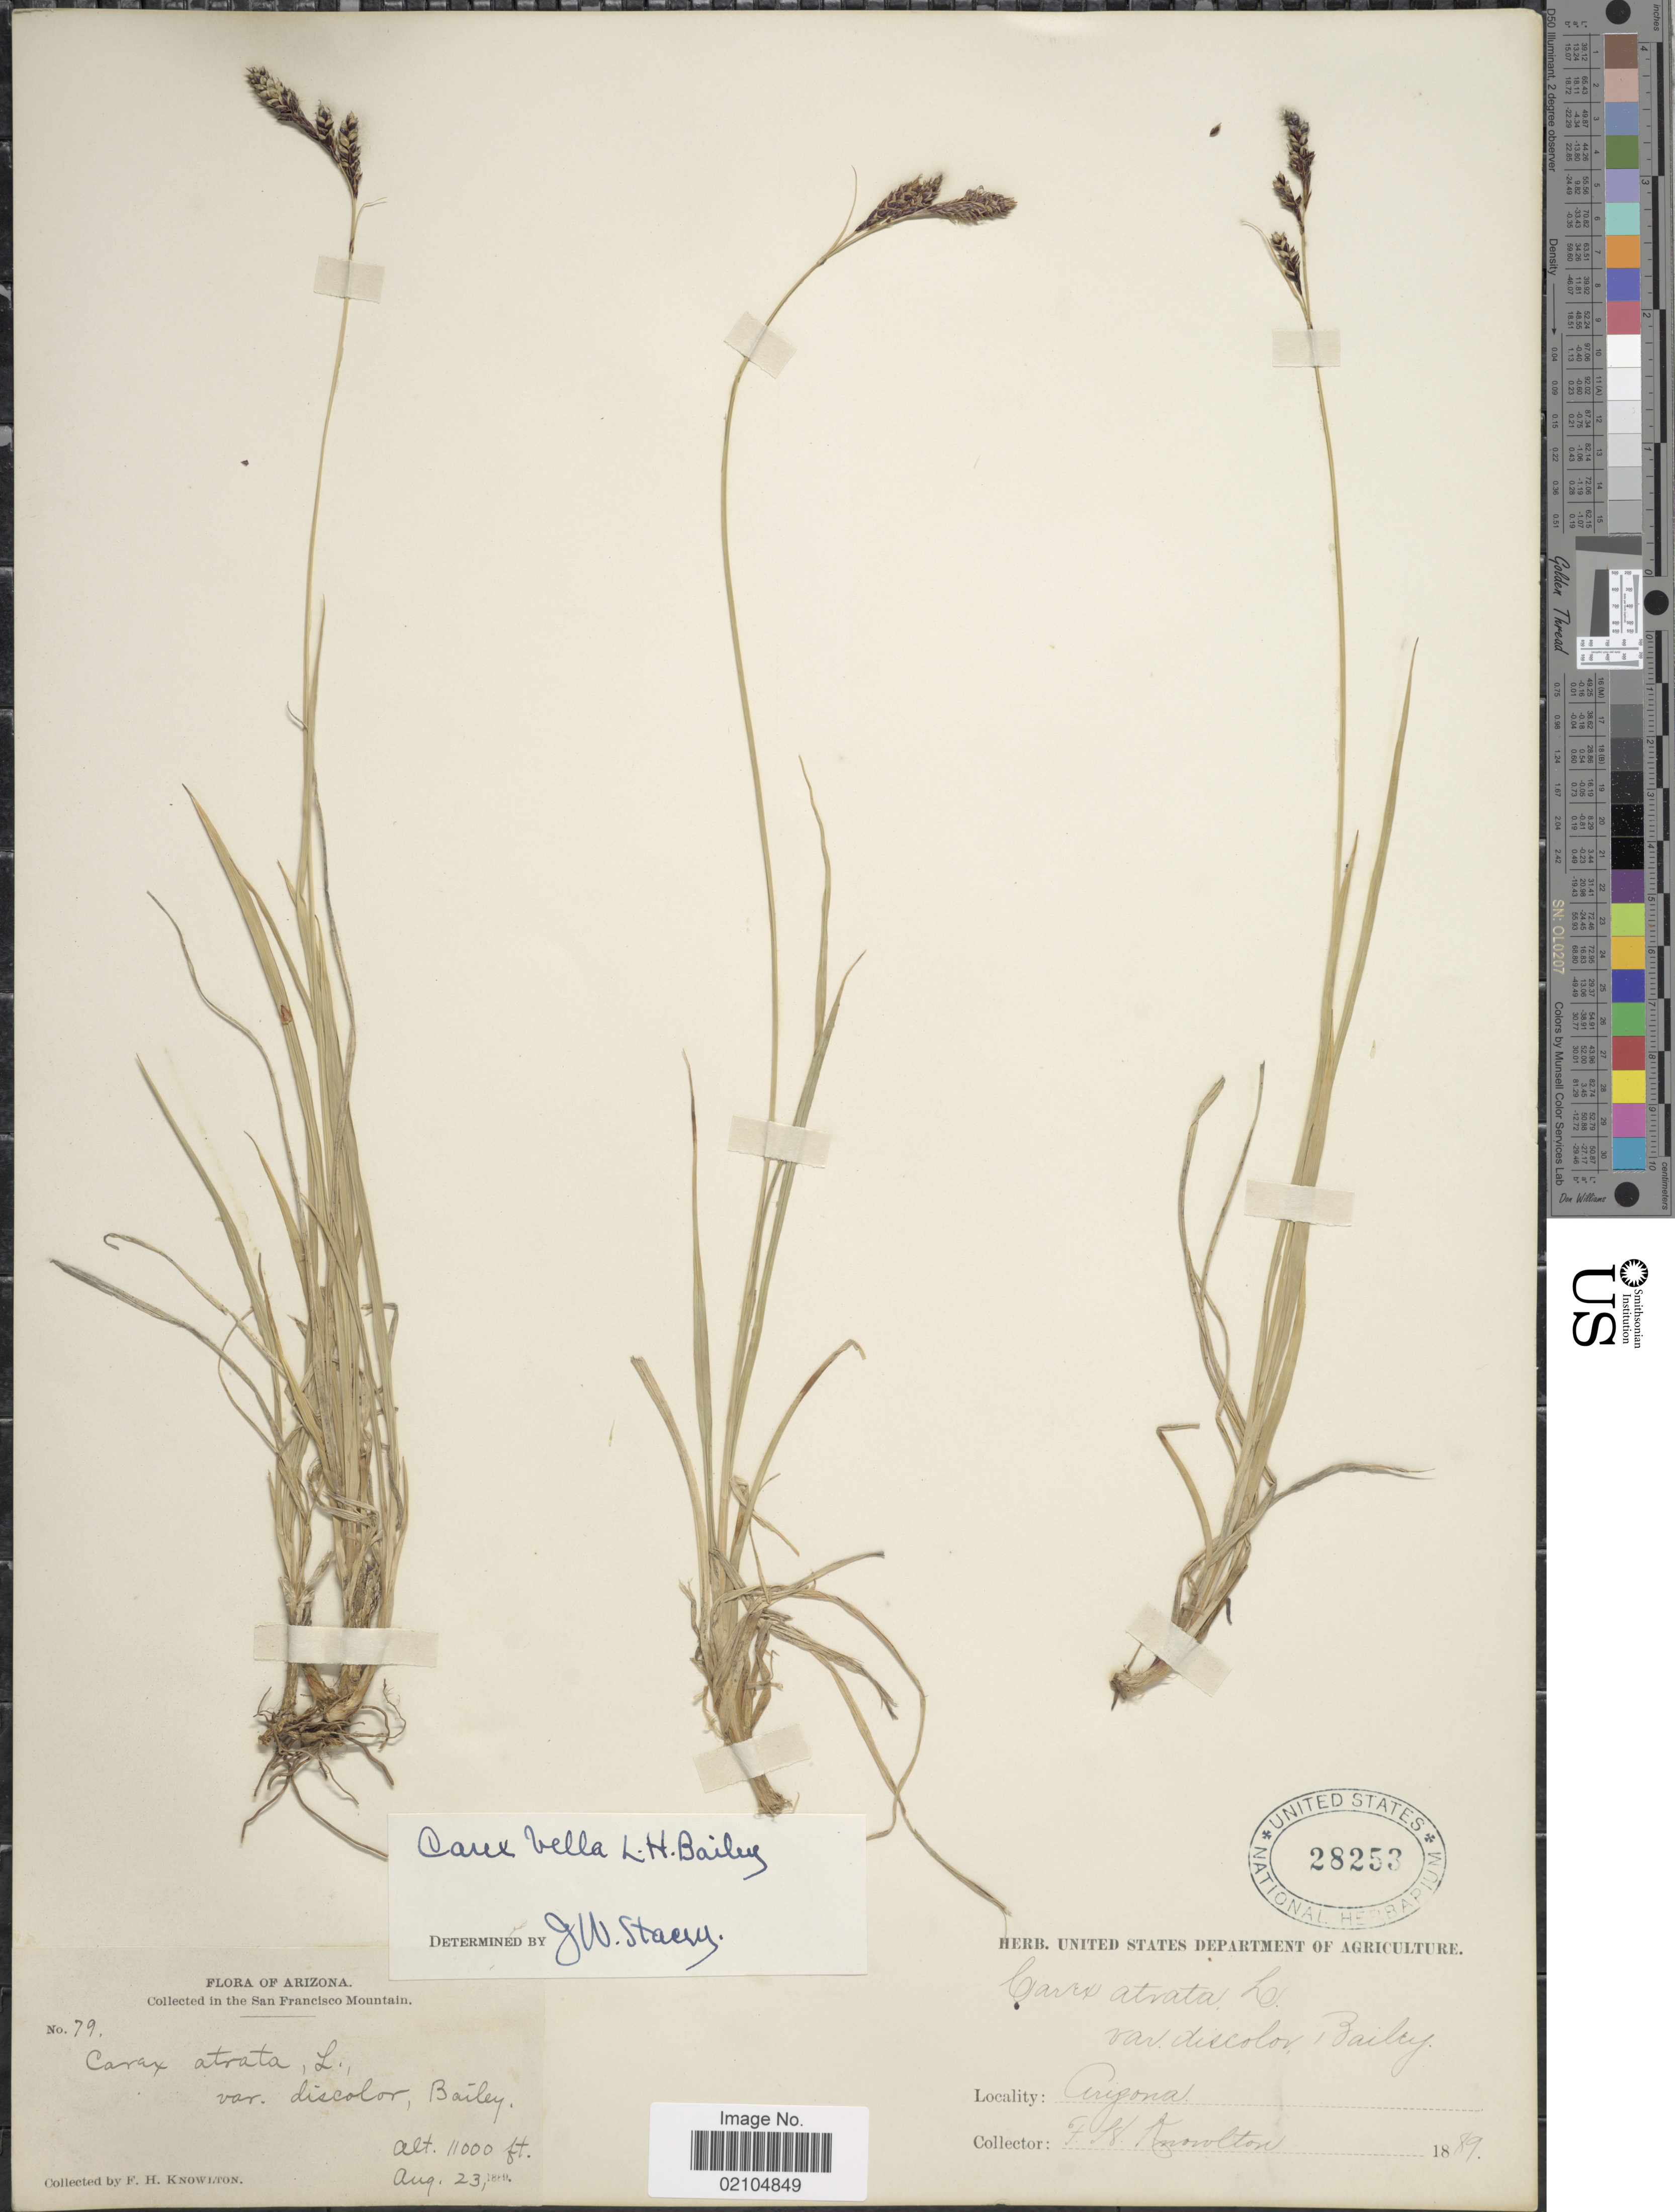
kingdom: Plantae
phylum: Tracheophyta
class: Liliopsida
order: Poales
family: Cyperaceae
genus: Carex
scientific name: Carex bella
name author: L.H. Bailey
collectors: F. H. Knowlton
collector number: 79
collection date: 1889-08-23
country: United States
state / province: Arizona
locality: The San Francisco Mountain.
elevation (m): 3353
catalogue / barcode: US 28253